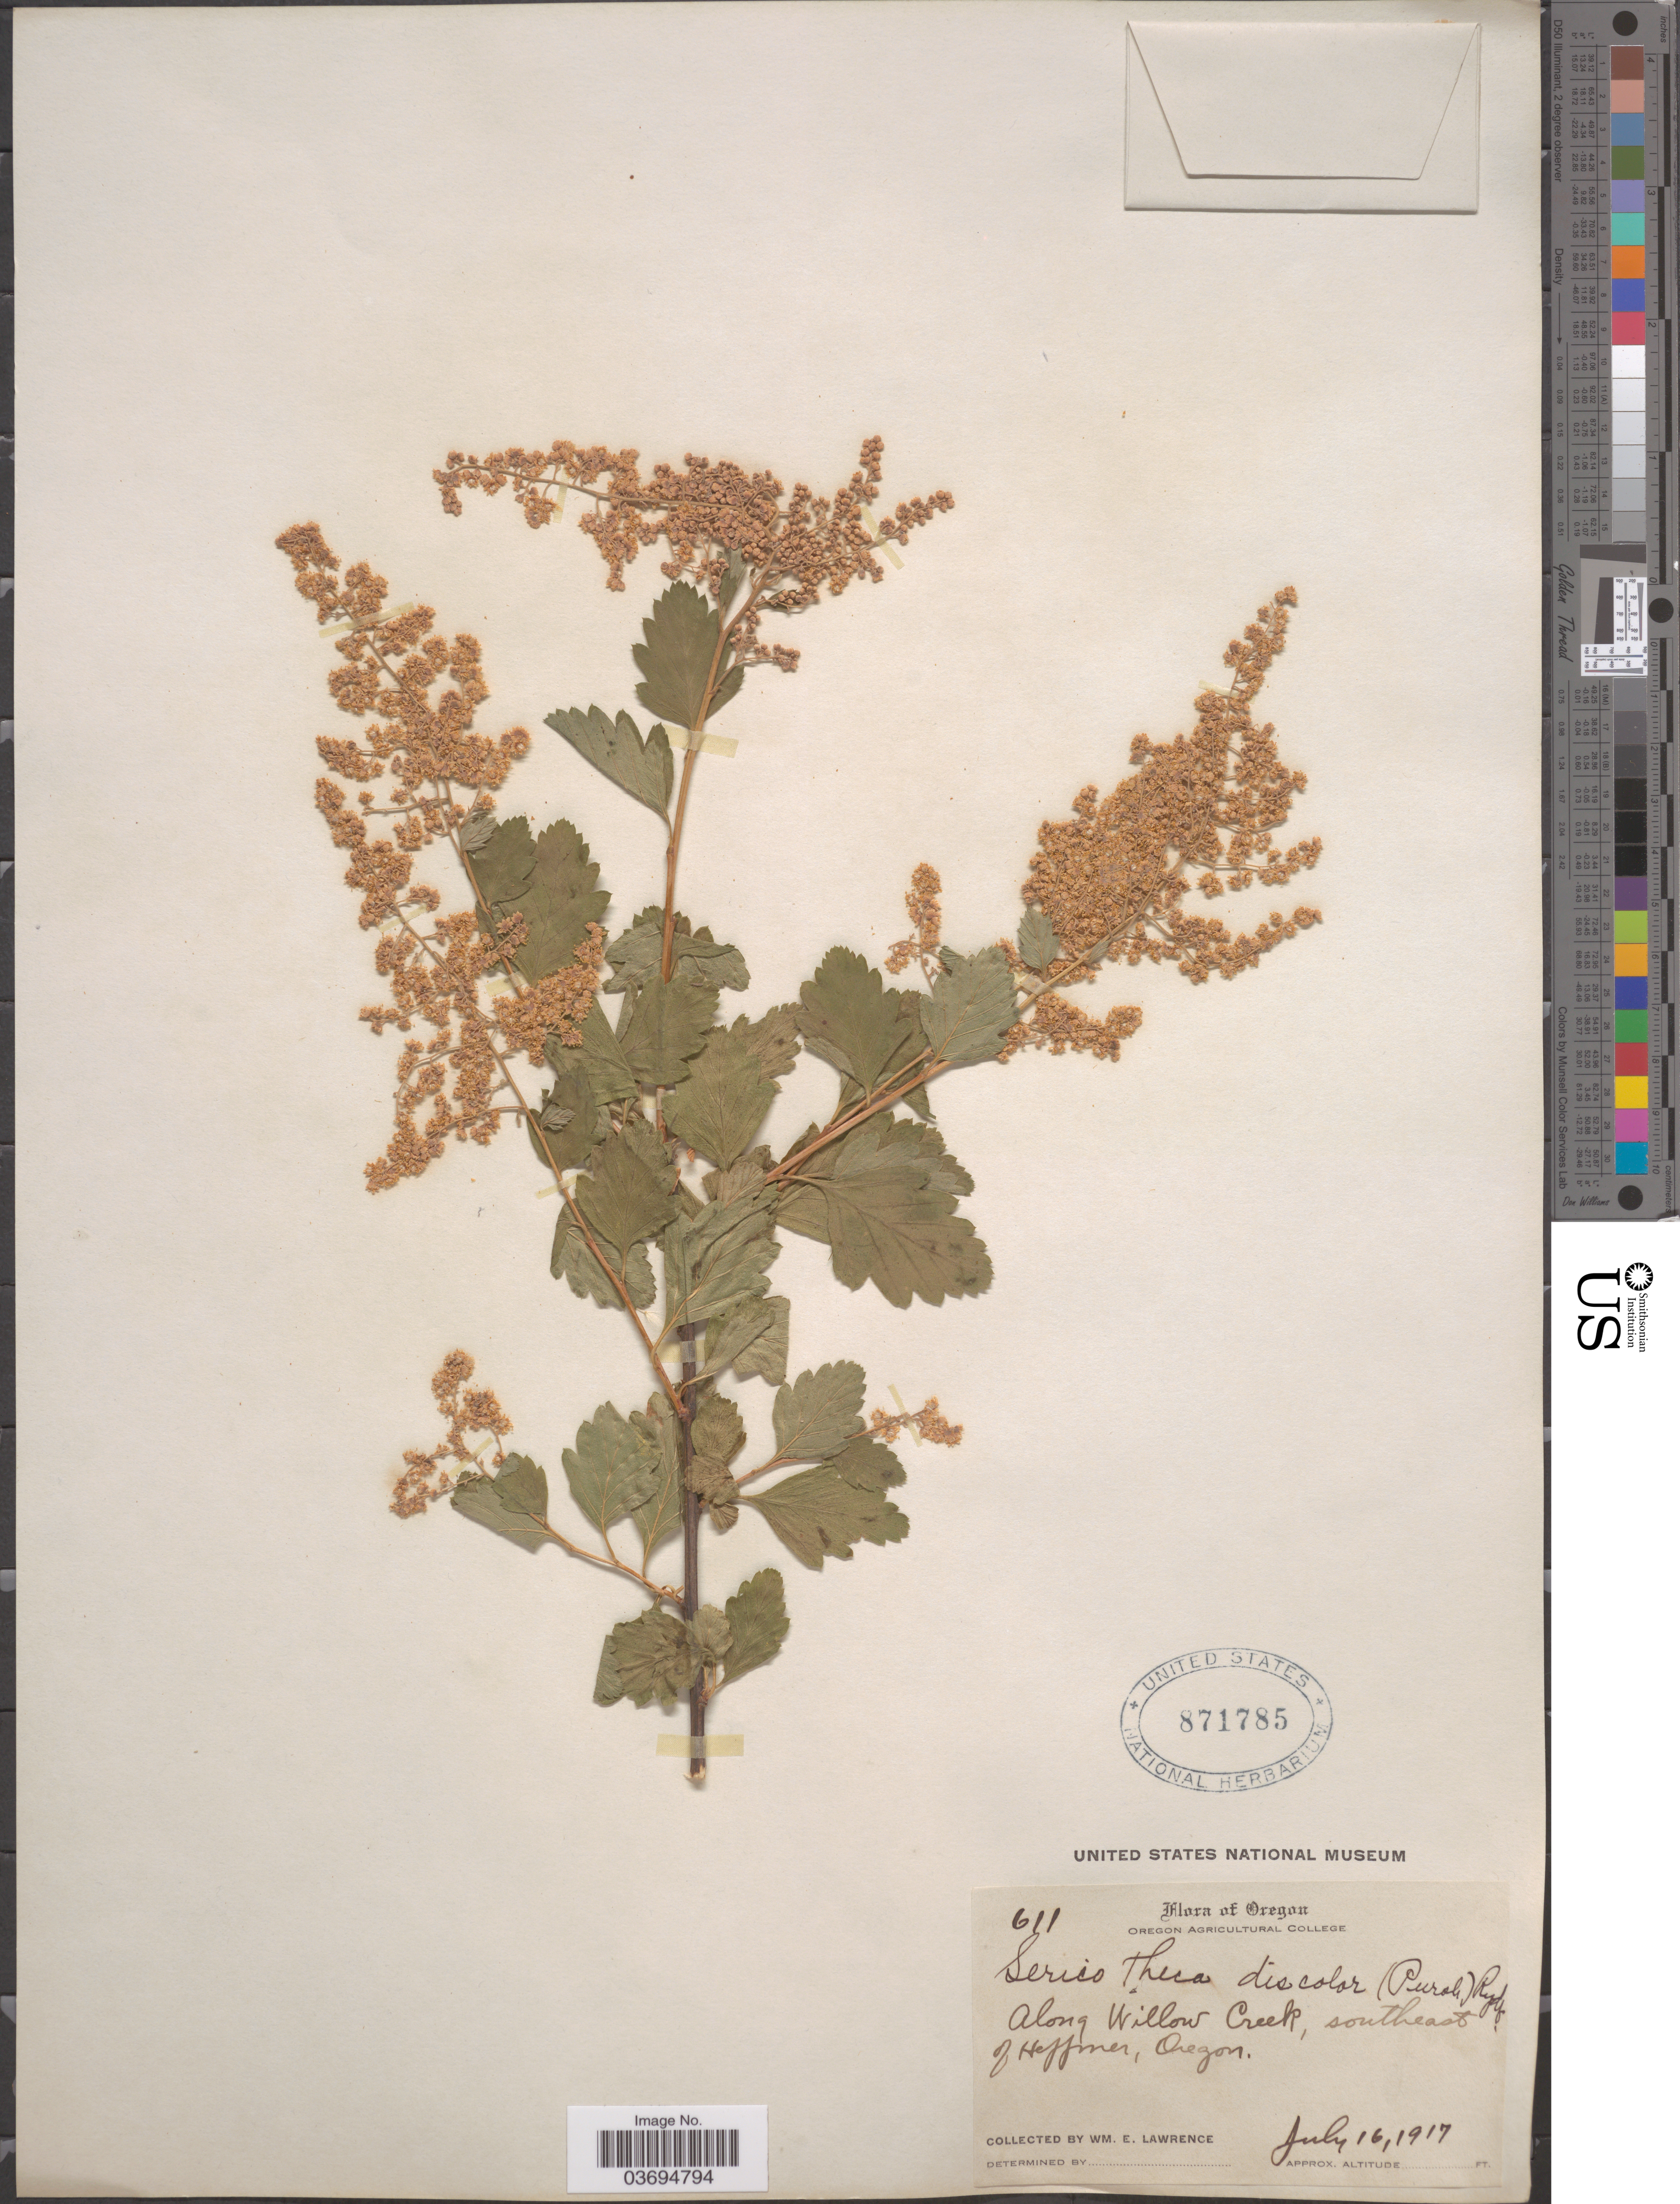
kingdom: Plantae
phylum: Tracheophyta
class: Magnoliopsida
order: Rosales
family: Rosaceae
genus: Holodiscus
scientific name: Holodiscus discolor var. discolor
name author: (Pursh) Maxim.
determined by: Strong, Mark T., (BOT), Smithsonian Institution - National Museum of Natural History (UNITED STATES)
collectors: W. Lawrence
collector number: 611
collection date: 1917-07-16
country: United States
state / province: Oregon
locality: Along Willow Creek, southeast of Heppner.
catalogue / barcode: US 871785